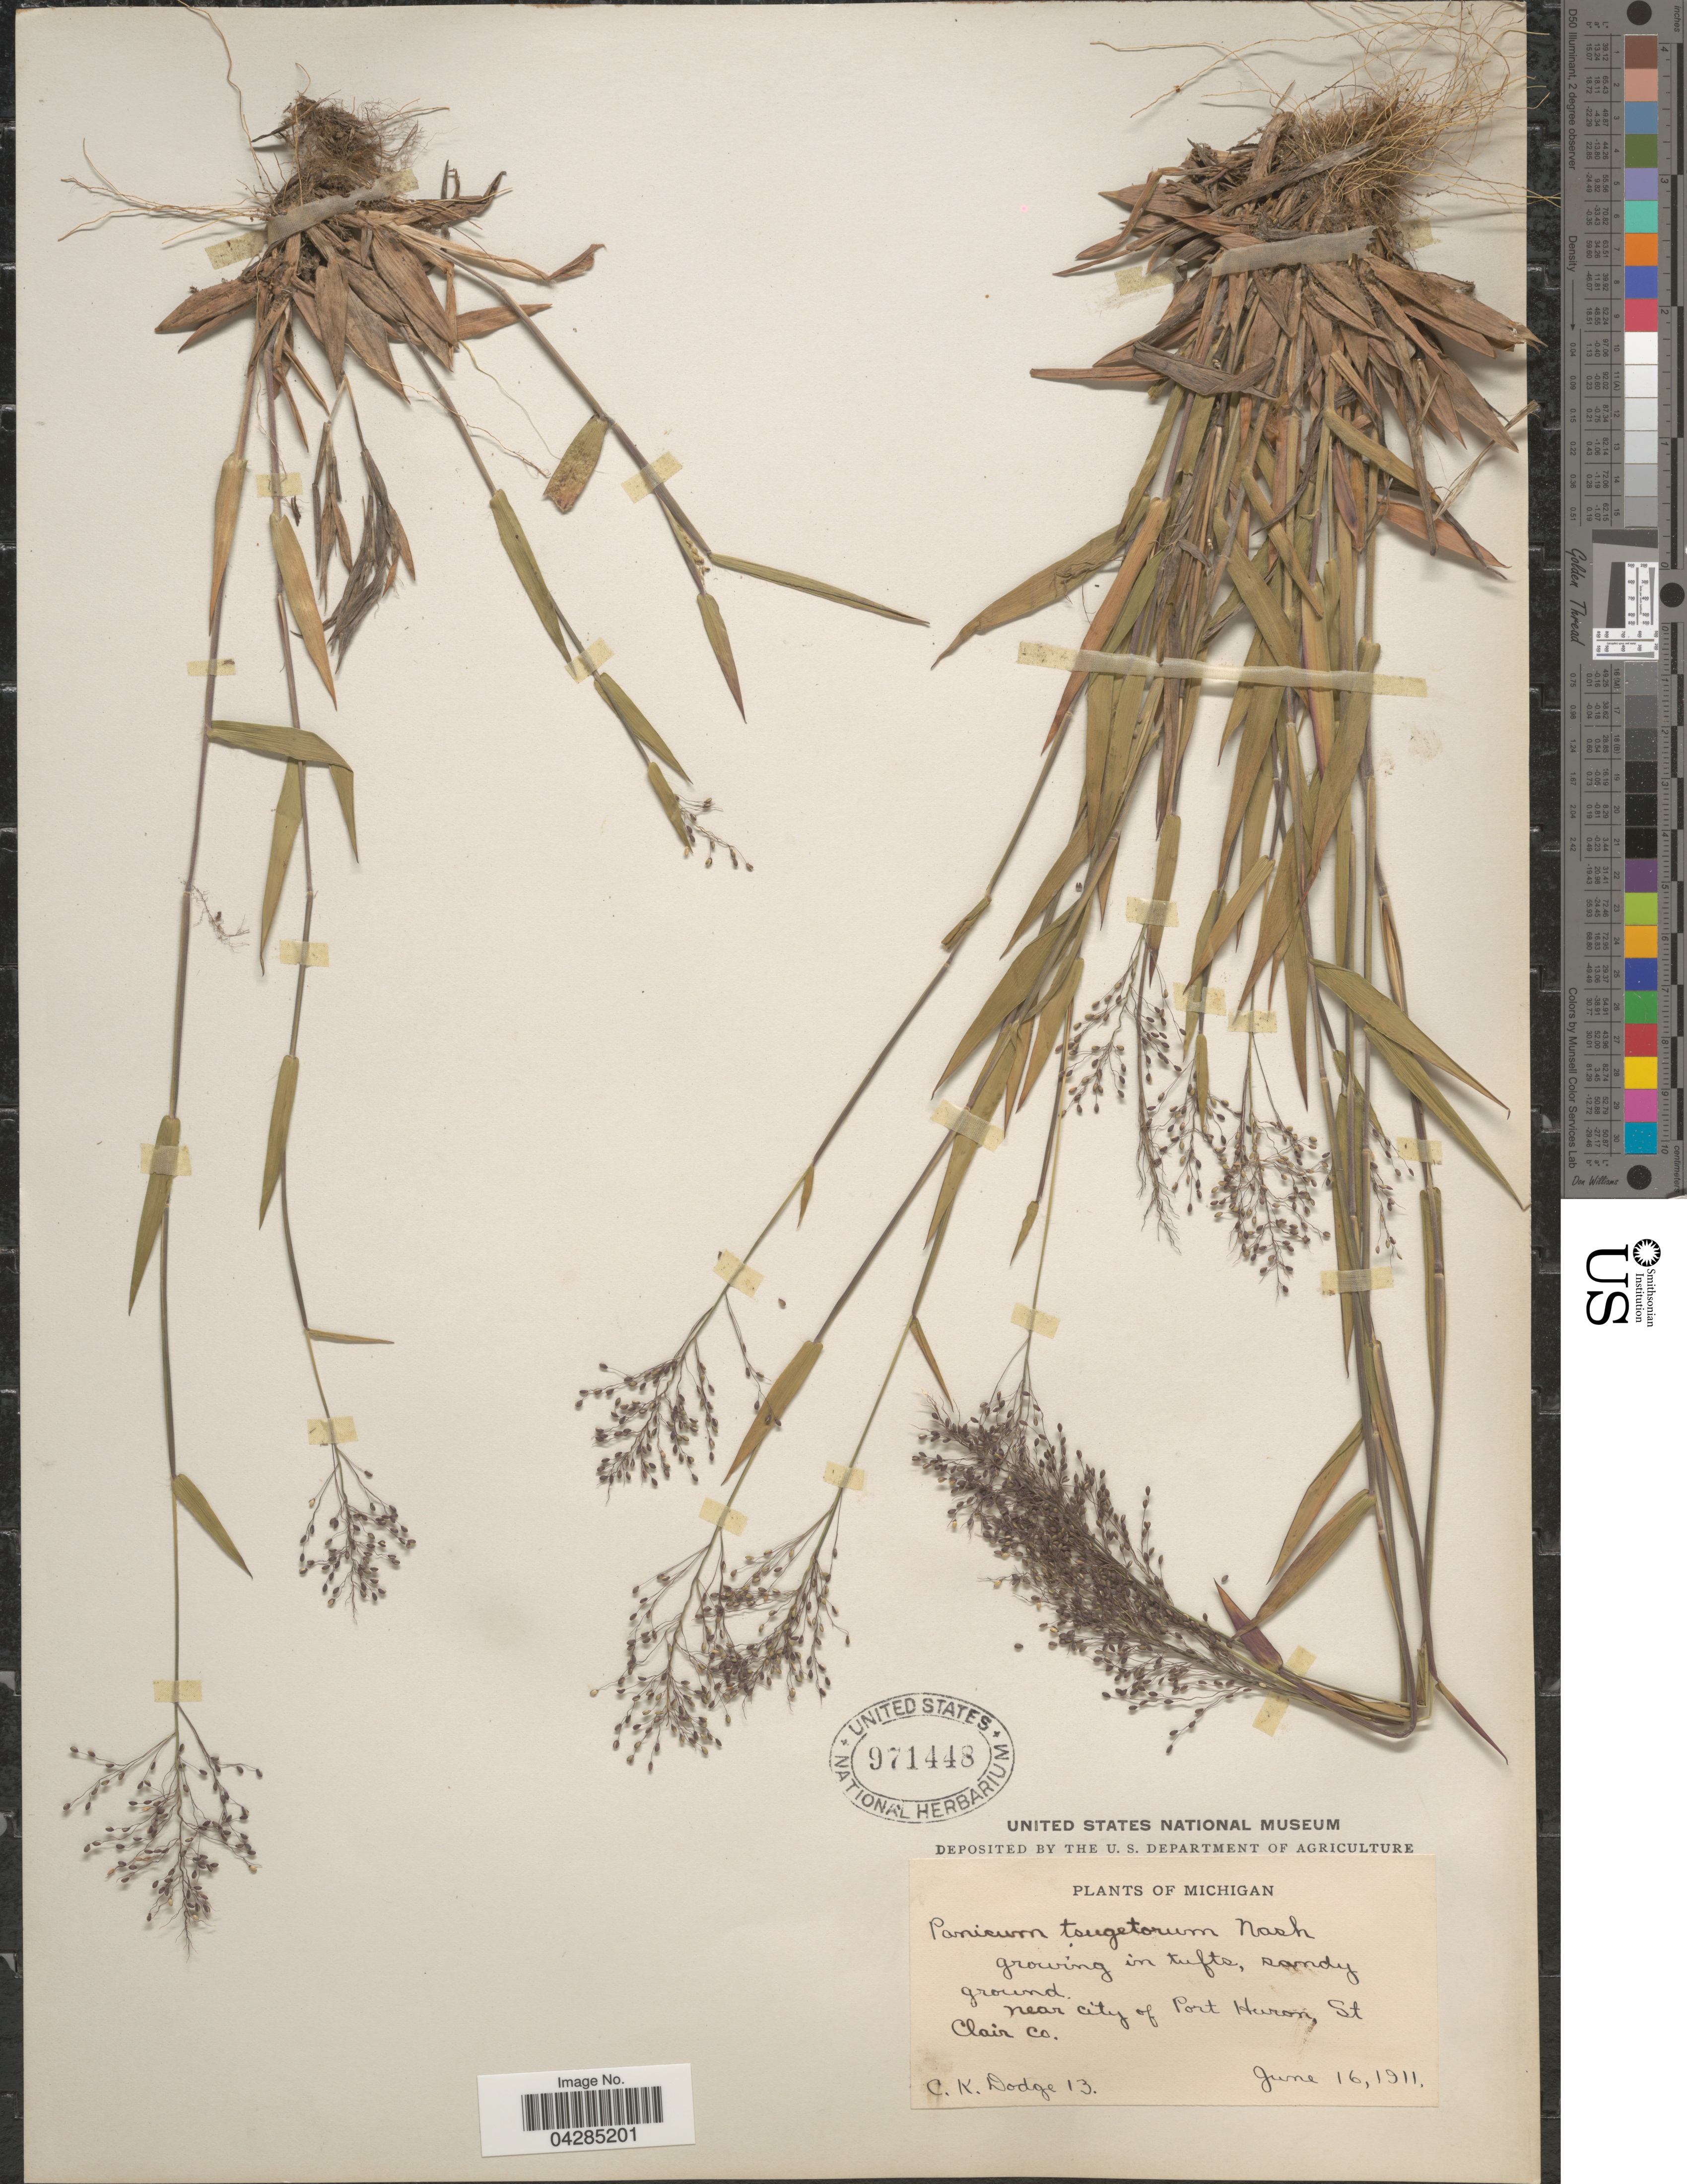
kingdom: Plantae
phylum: Tracheophyta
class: Liliopsida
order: Poales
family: Poaceae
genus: Dichanthelium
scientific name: Dichanthelium portoricense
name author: (Desv. ex Ham.) B.F. Hansen & Wunderlin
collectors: C. Dodge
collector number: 13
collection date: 1911-06-16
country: United States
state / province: Michigan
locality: In tufts, sandy ground. Near City of Port Huron, St. Clair Co.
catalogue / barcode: US 971448